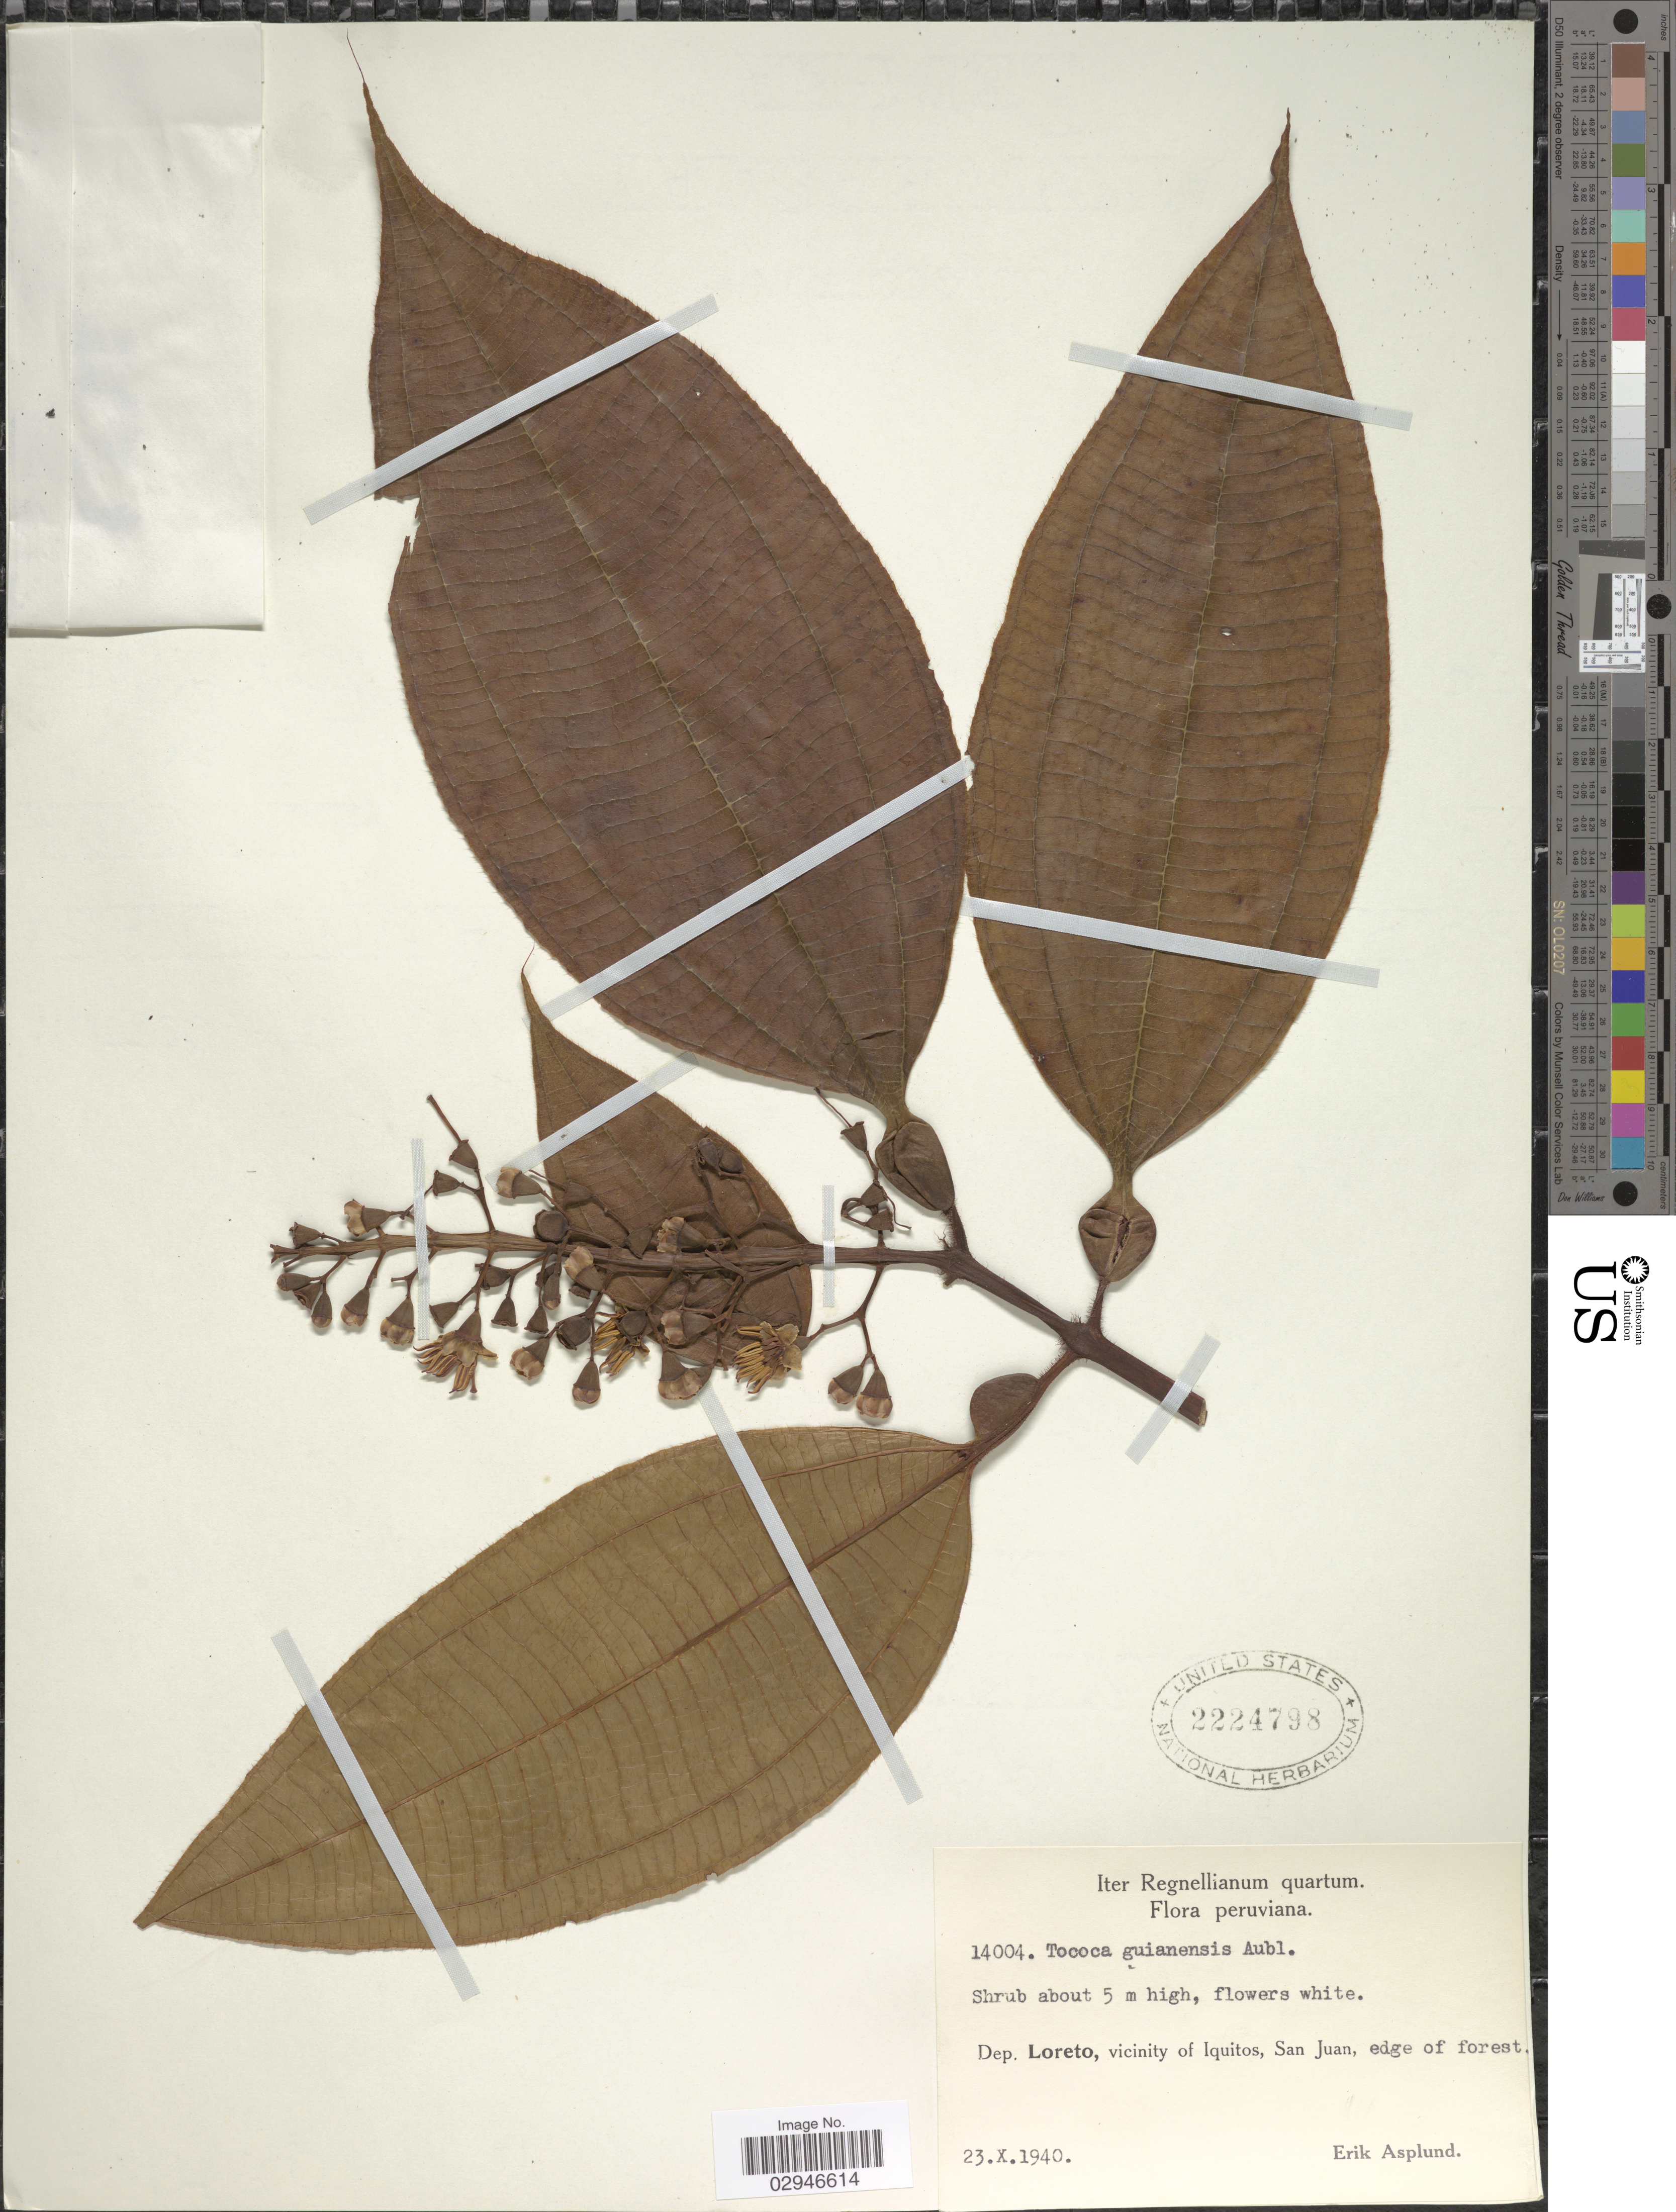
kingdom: Plantae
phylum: Tracheophyta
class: Magnoliopsida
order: Myrtales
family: Melastomataceae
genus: Tococa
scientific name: Tococa guianensis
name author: Aubl.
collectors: E. Asplund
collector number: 14004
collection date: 1940-10-23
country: Peru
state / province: Loreto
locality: Dep. Loreto, vicinity of Iquitos, San Juan.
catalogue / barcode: US 2224798